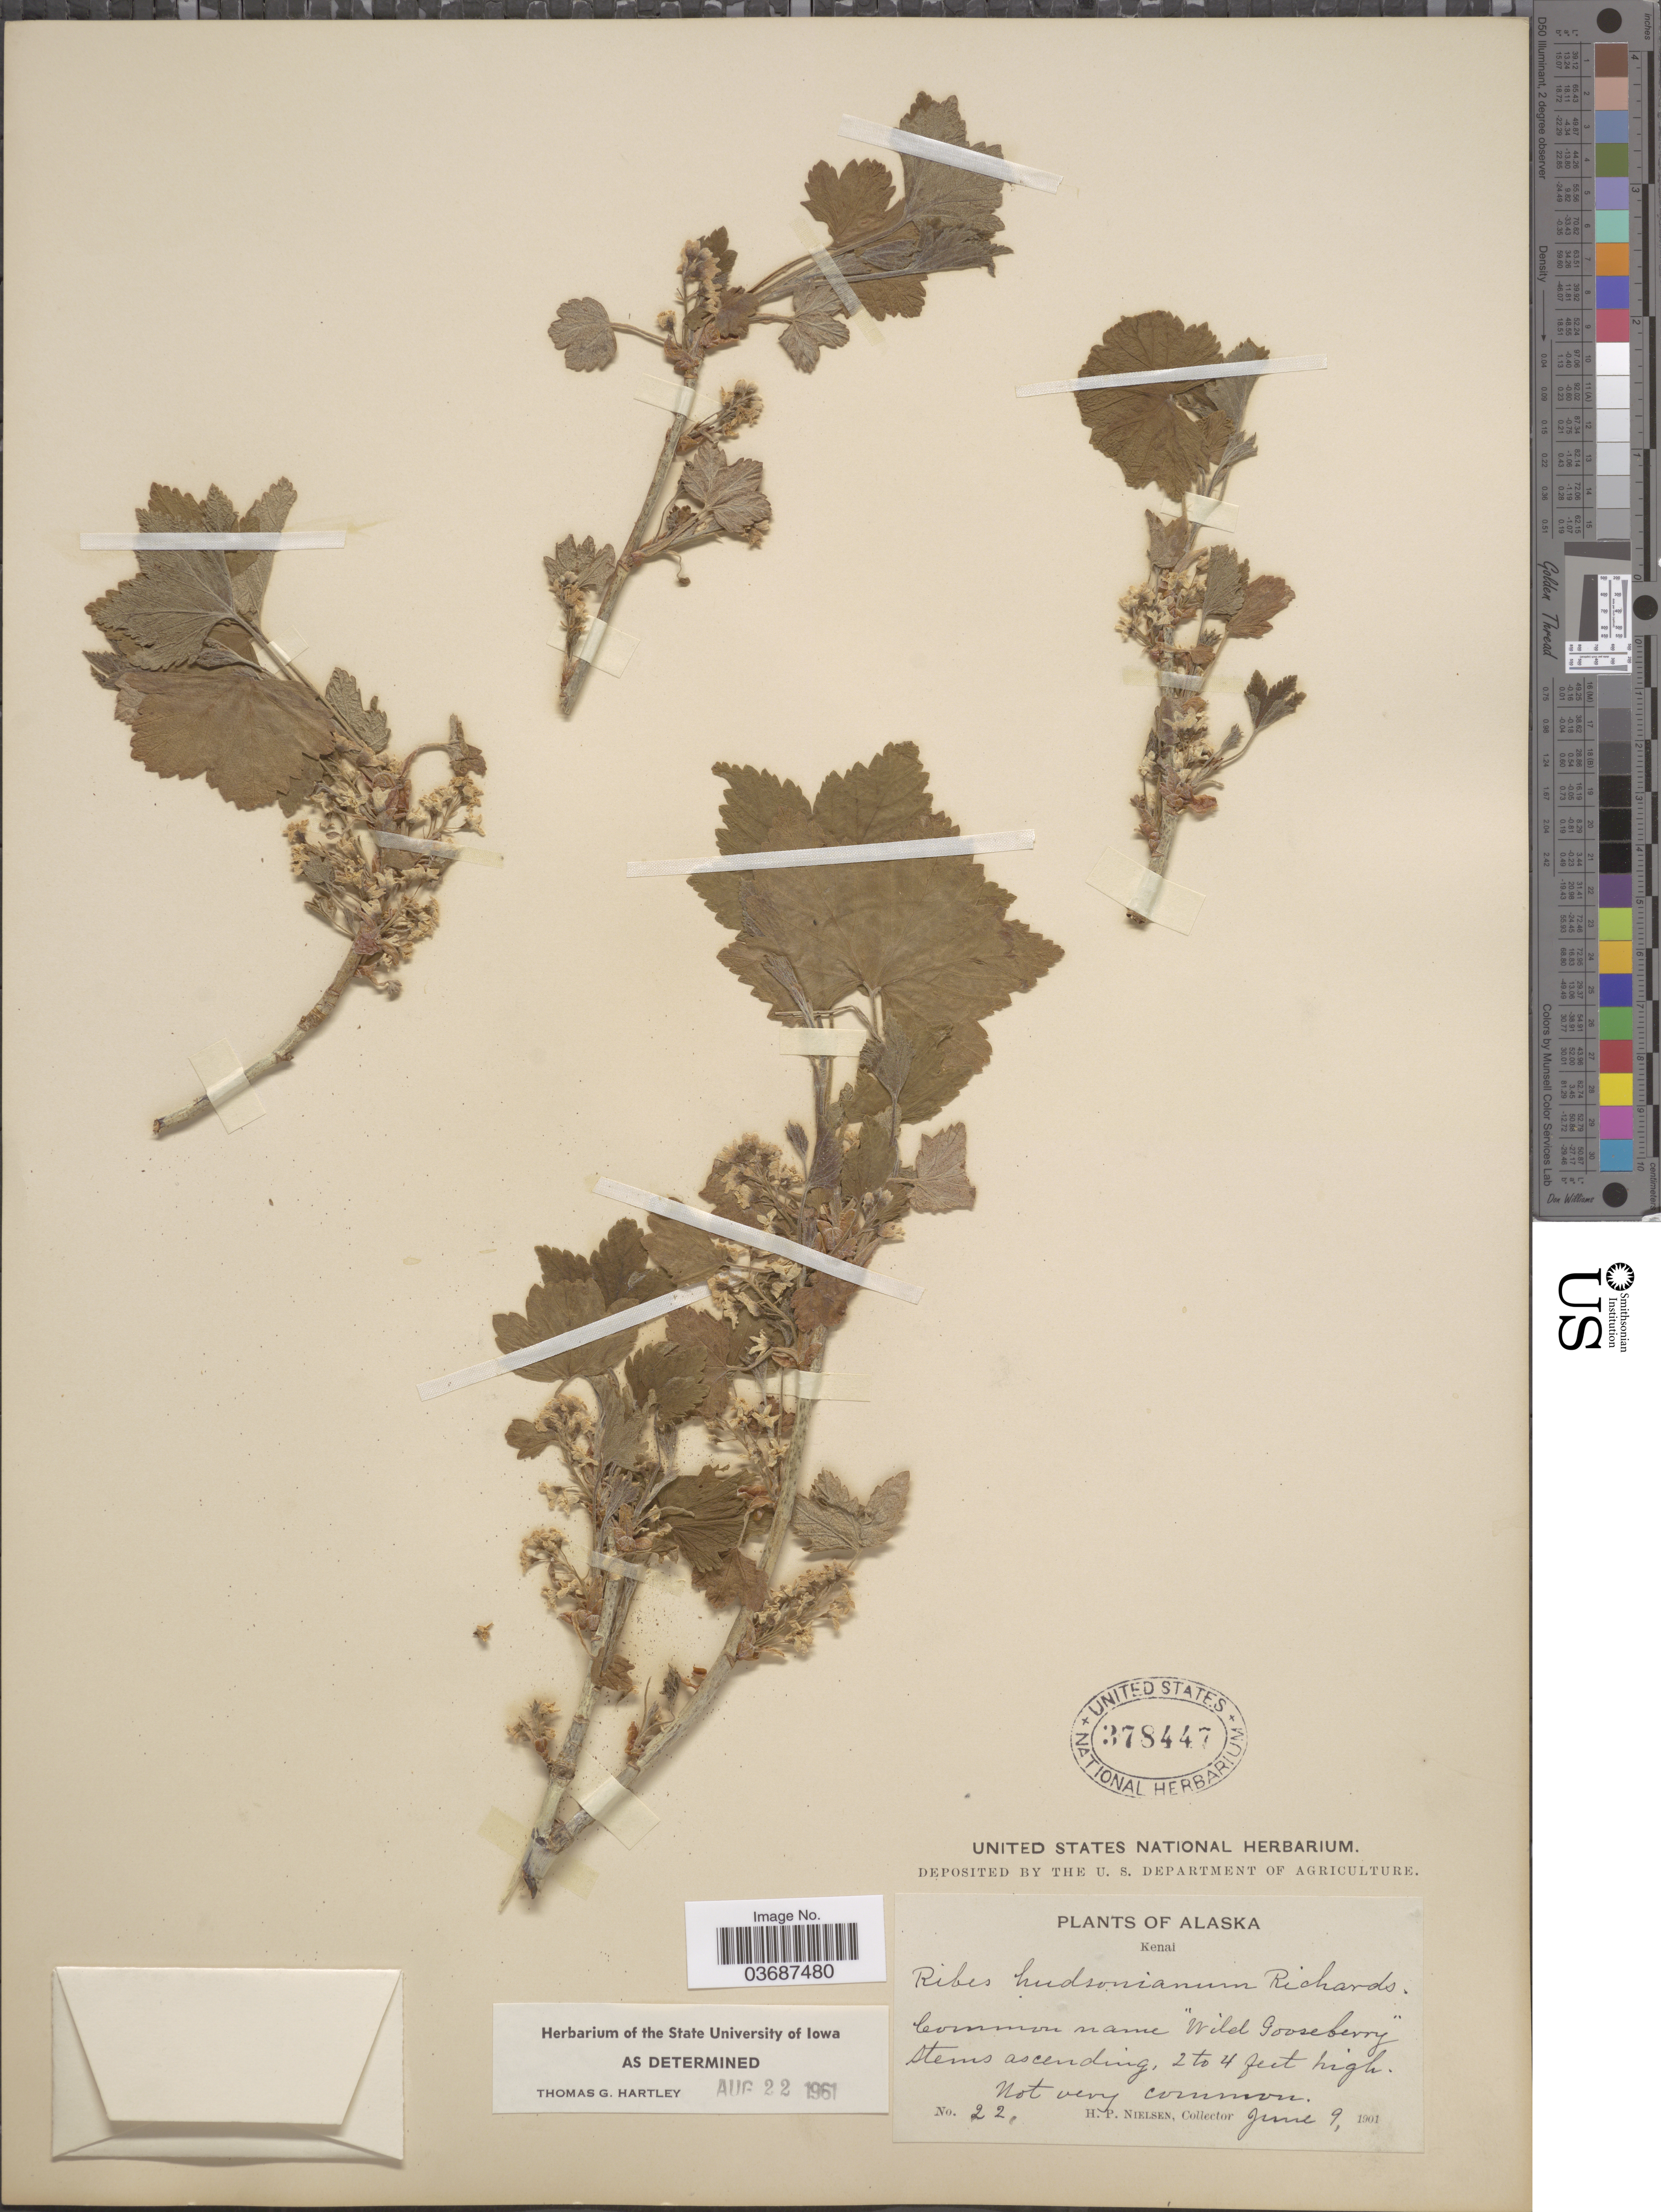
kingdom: Plantae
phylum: Tracheophyta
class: Magnoliopsida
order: Saxifragales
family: Grossulariaceae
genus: Ribes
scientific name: Ribes hudsonianum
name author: Richardson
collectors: H. P. Nielsen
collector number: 22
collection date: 1901-06-09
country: United States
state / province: Alaska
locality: Kenai.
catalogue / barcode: US 378447